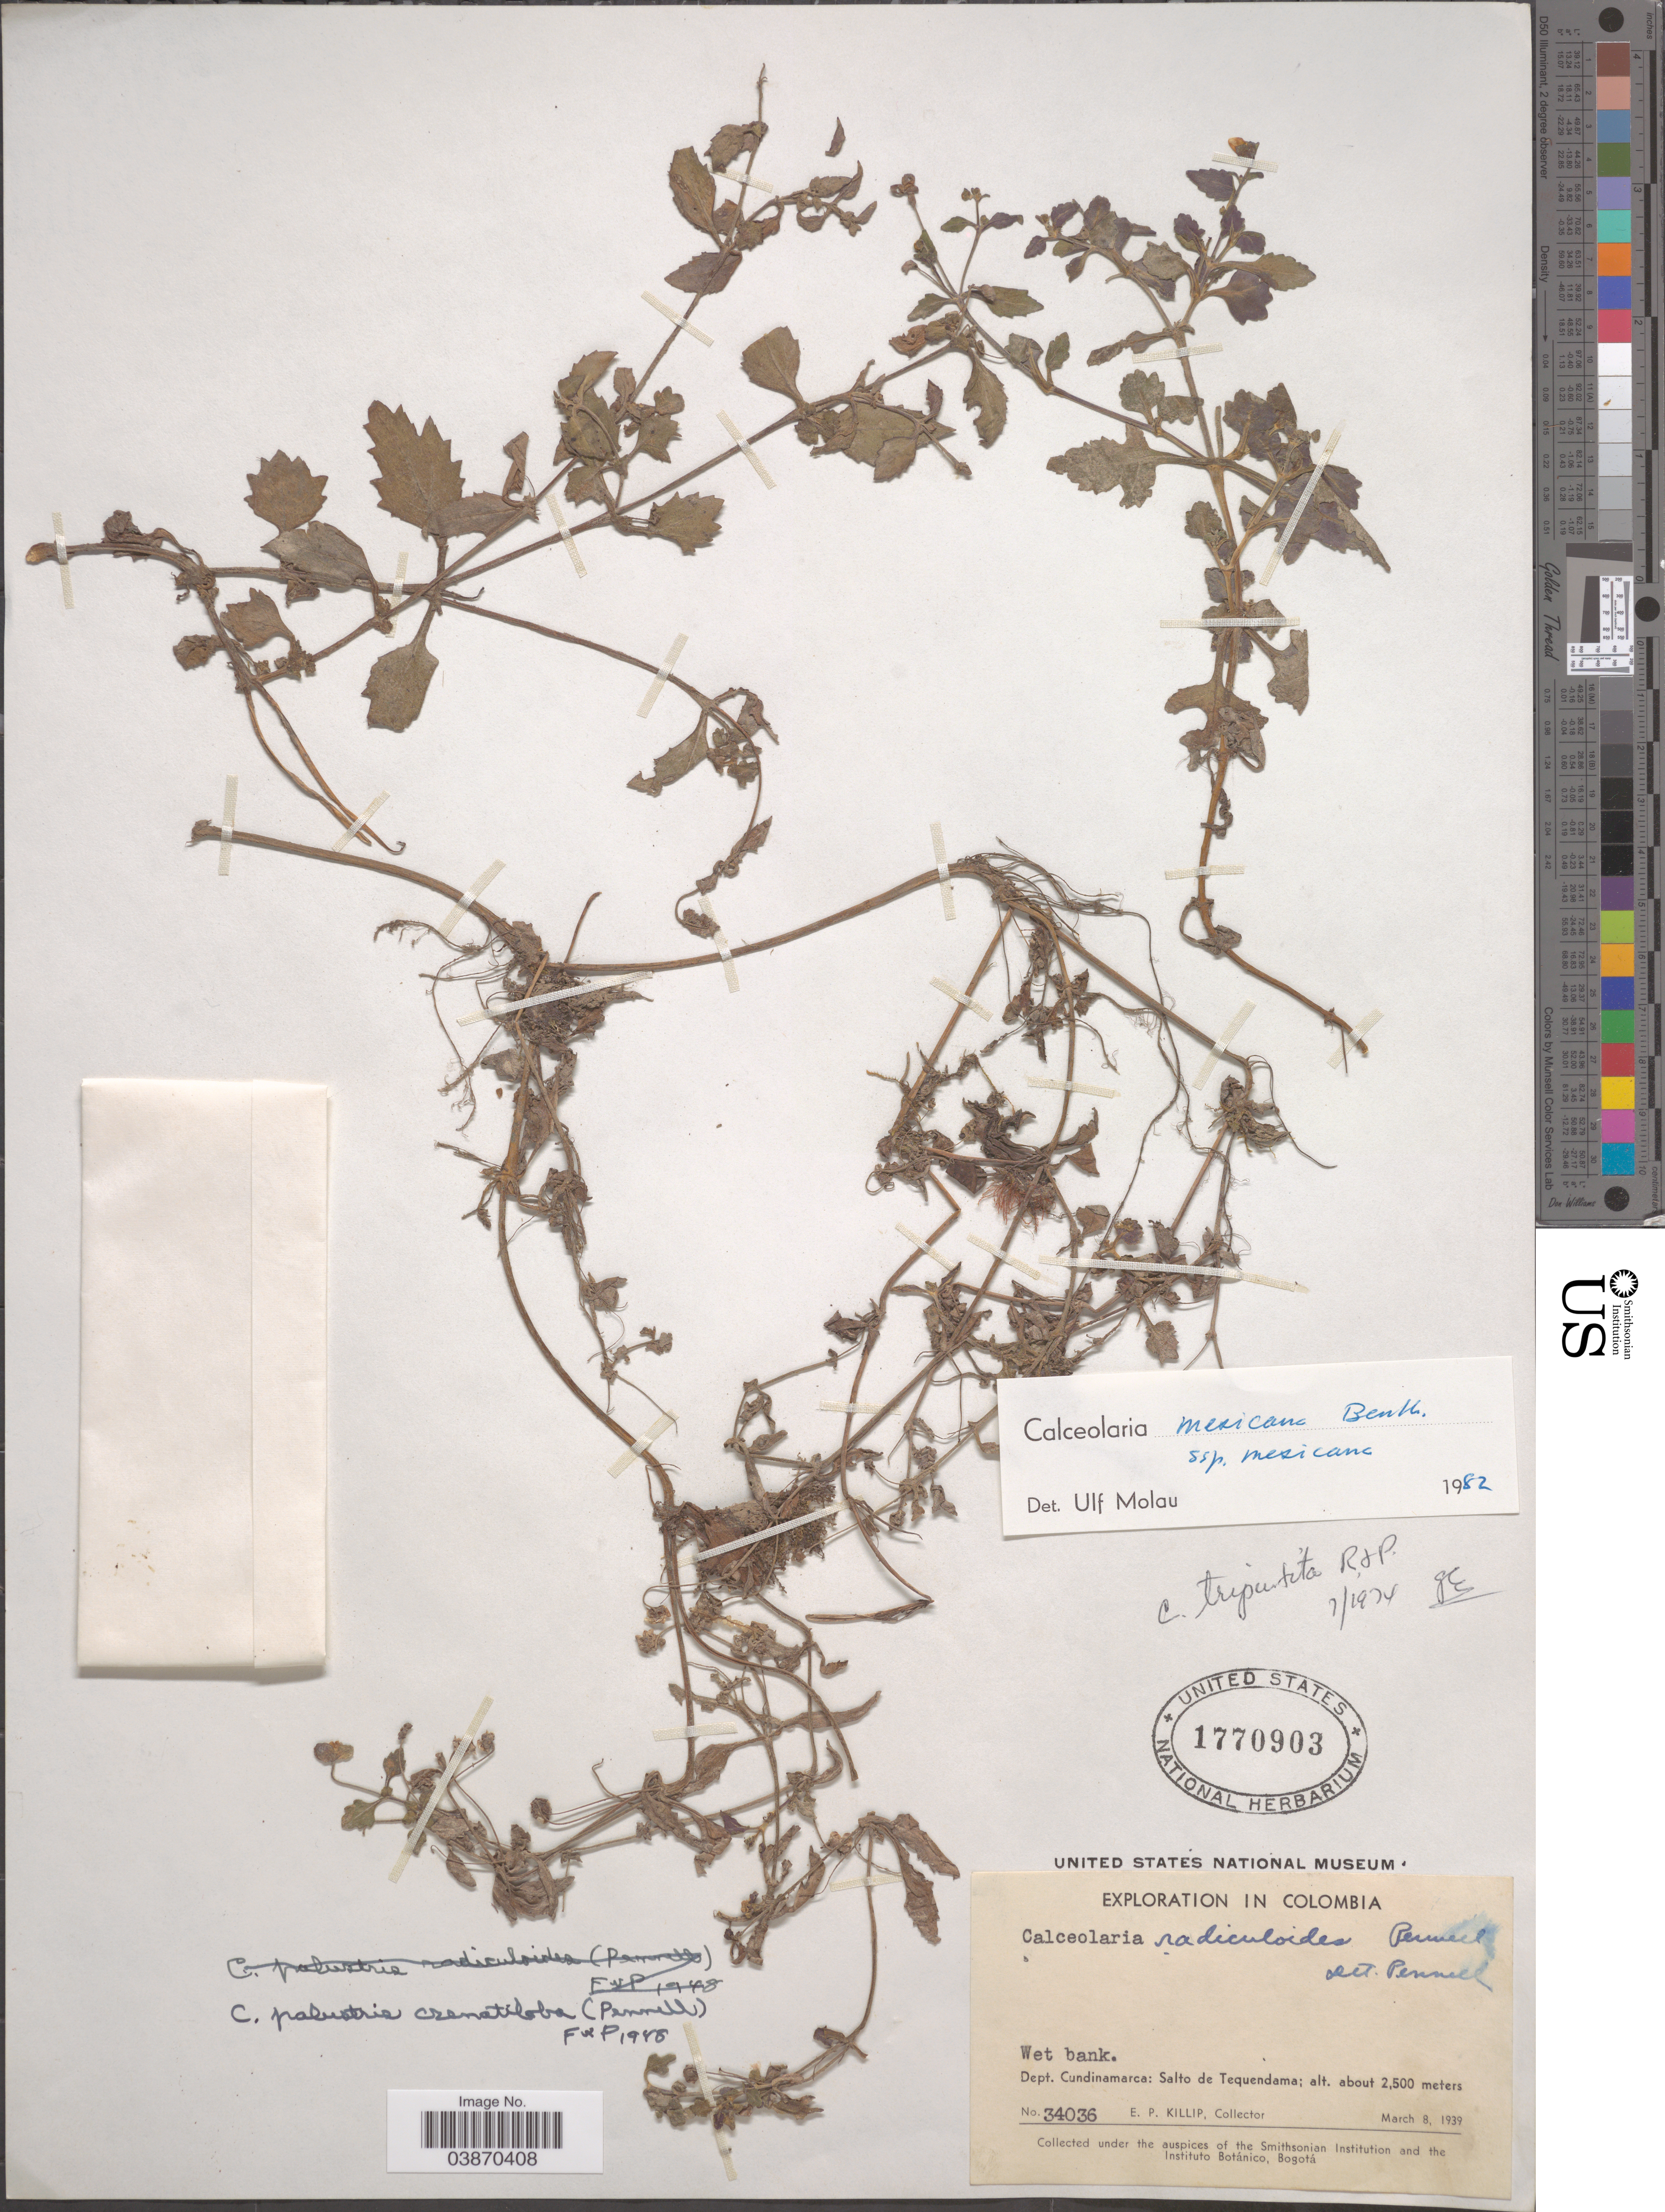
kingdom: Plantae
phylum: Tracheophyta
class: Magnoliopsida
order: Lamiales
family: Calceolariaceae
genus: Calceolaria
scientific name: Calceolaria mexicana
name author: Benth.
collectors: E. P. Killip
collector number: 34036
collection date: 1939-03-08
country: Colombia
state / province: Cundinamarca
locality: Dept. Cundinamarca: Salto de Tequendama.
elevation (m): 2500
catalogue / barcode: US 1770903